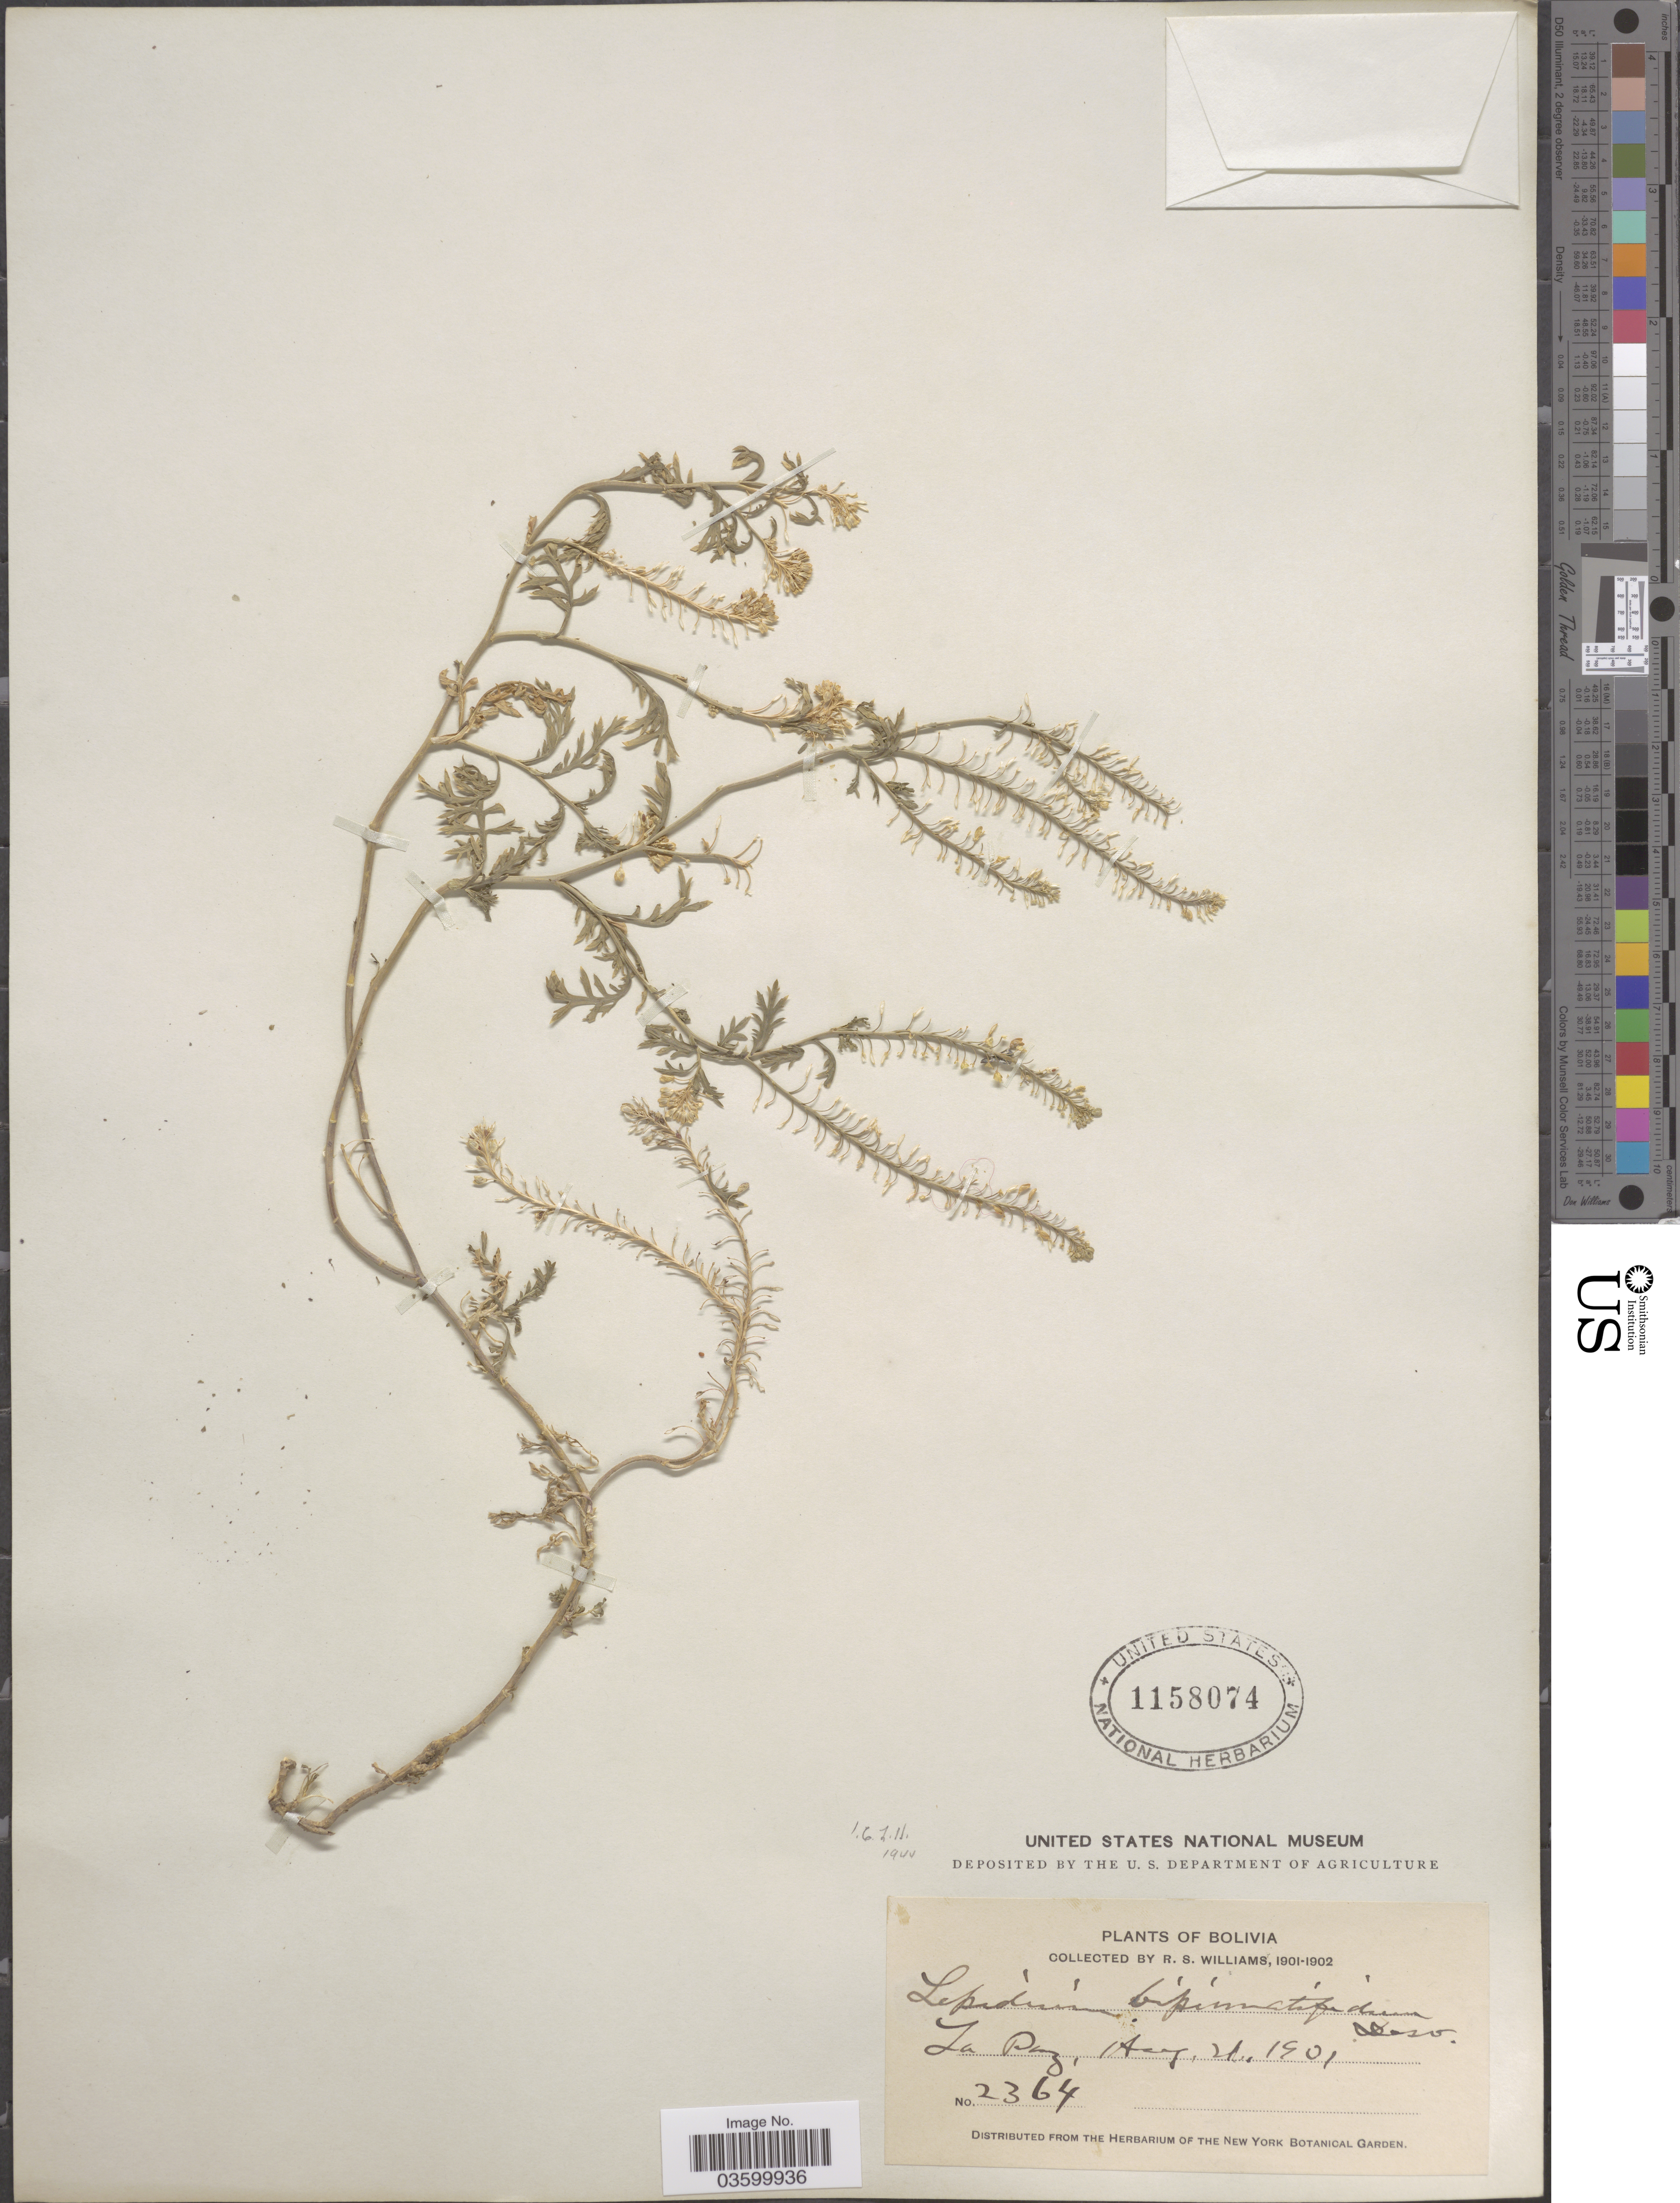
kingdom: Plantae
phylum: Tracheophyta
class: Magnoliopsida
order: Brassicales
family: Brassicaceae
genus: Lepidium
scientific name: Lepidium bipinnatifidum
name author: Desv.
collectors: R. S. Williams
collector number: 2364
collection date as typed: Aug. 21, 1901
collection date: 1901-08-21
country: Bolivia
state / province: La Paz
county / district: Murillo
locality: La Paz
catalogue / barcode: US 1158074